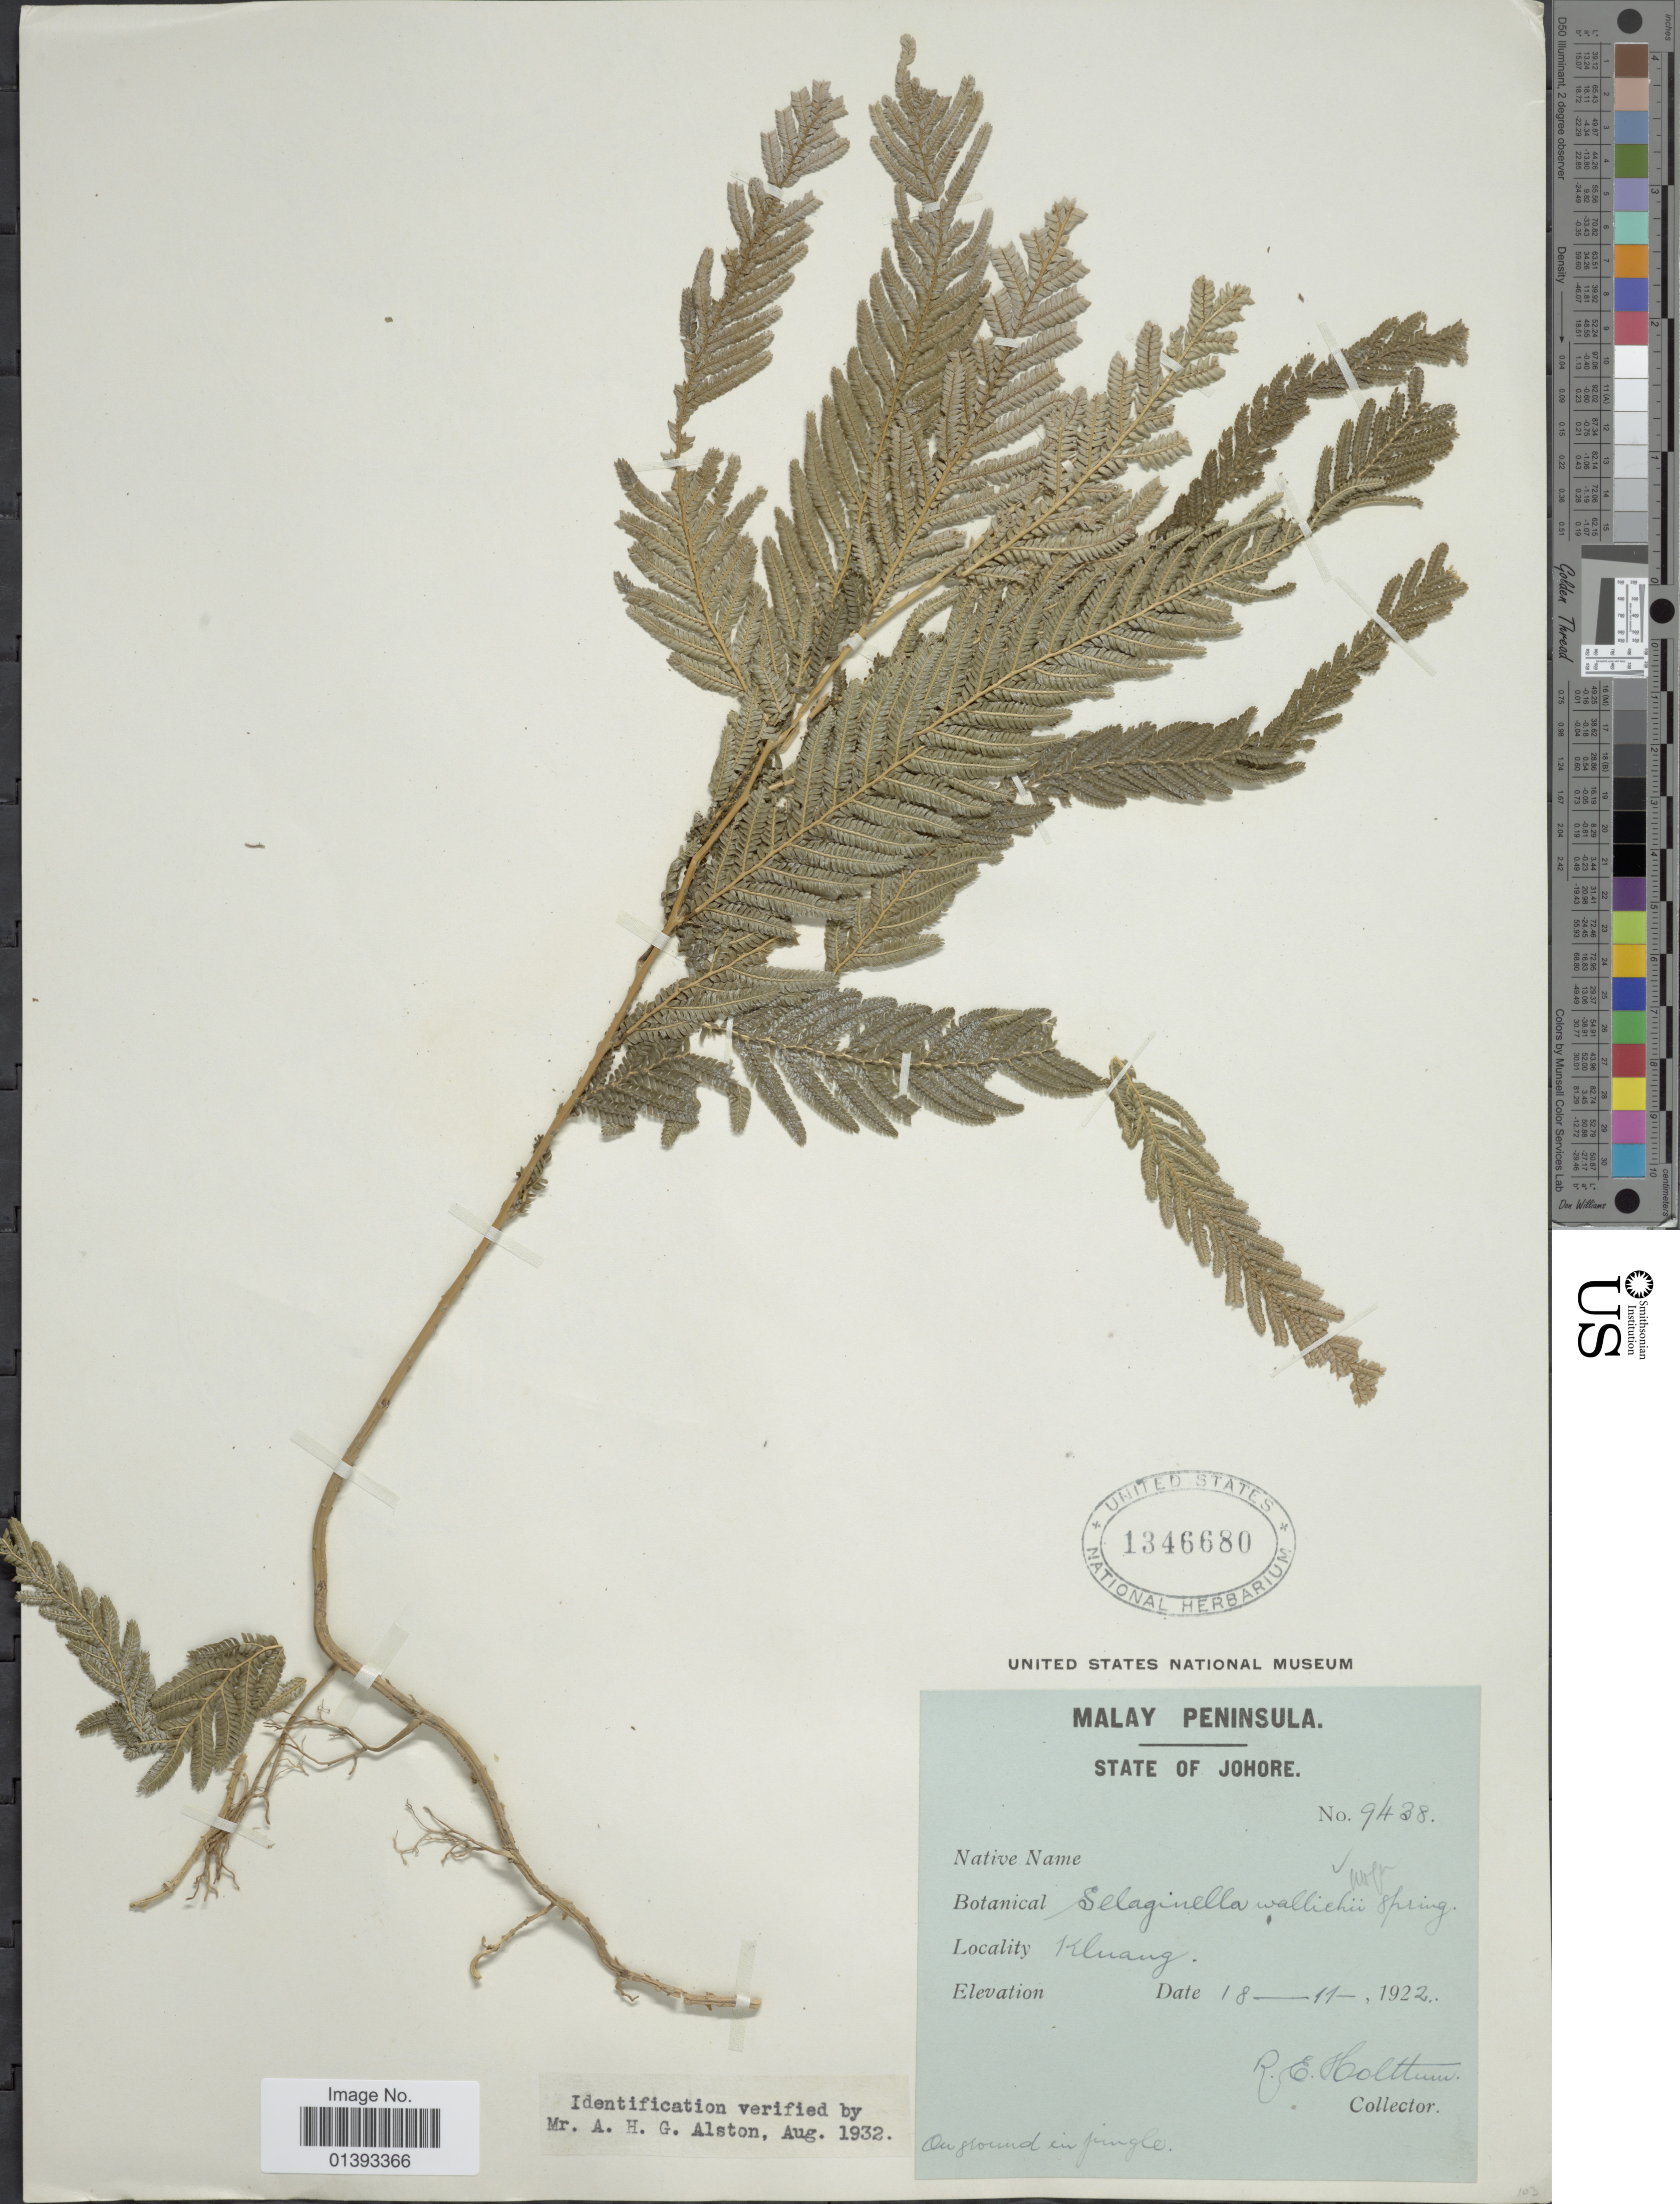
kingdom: Plantae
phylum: Tracheophyta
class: Lycopodiopsida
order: Selaginellales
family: Selaginellaceae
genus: Selaginella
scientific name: Selaginella wallichii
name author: (Hook. & Grev.) Spring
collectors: R. E. Holttum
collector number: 9438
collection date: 1922-11-18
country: Malaysia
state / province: Johor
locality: Malay Peninsula, Kluang, State of Johore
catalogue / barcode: US 1346680